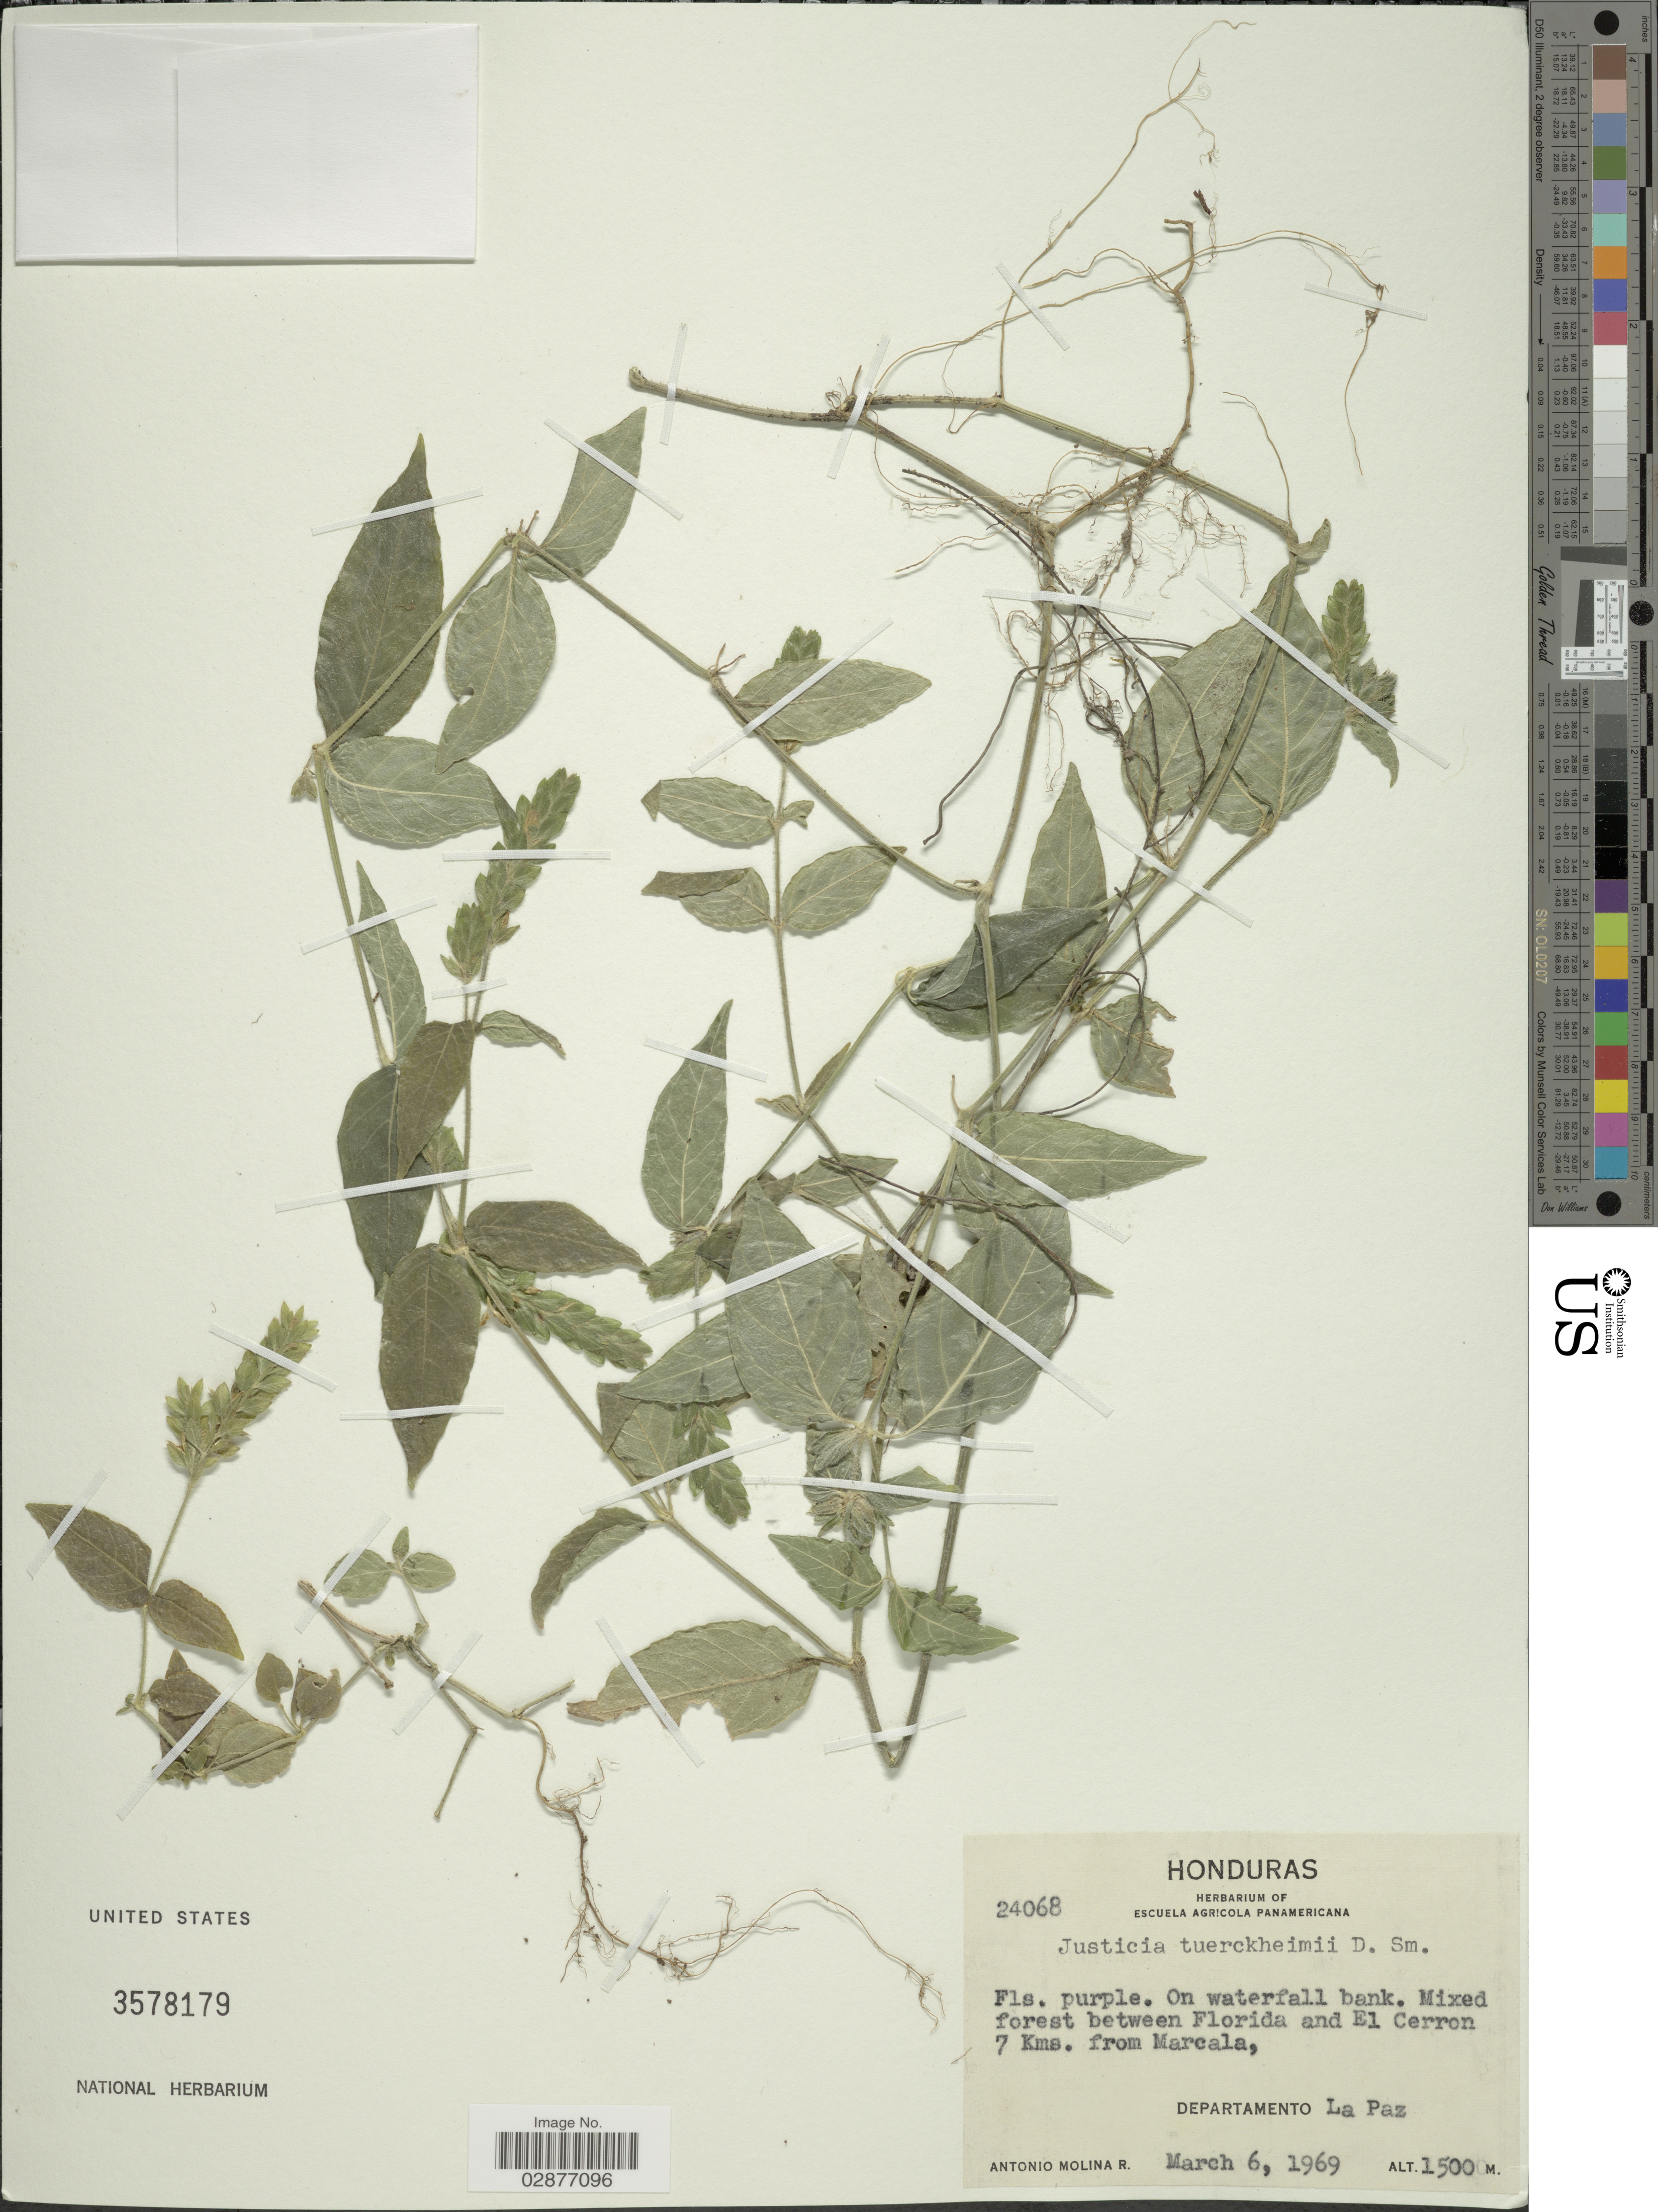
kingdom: Plantae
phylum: Tracheophyta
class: Magnoliopsida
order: Lamiales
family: Acanthaceae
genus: Justicia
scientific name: Justicia tuerkheimiana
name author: Donn. Sm.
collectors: A. Molina R.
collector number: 24068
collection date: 1969-03-06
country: Honduras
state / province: La Paz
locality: Between Florida and El Cerron 1 Kms. from Marcala, Departamento La Paz.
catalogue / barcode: US 3578179